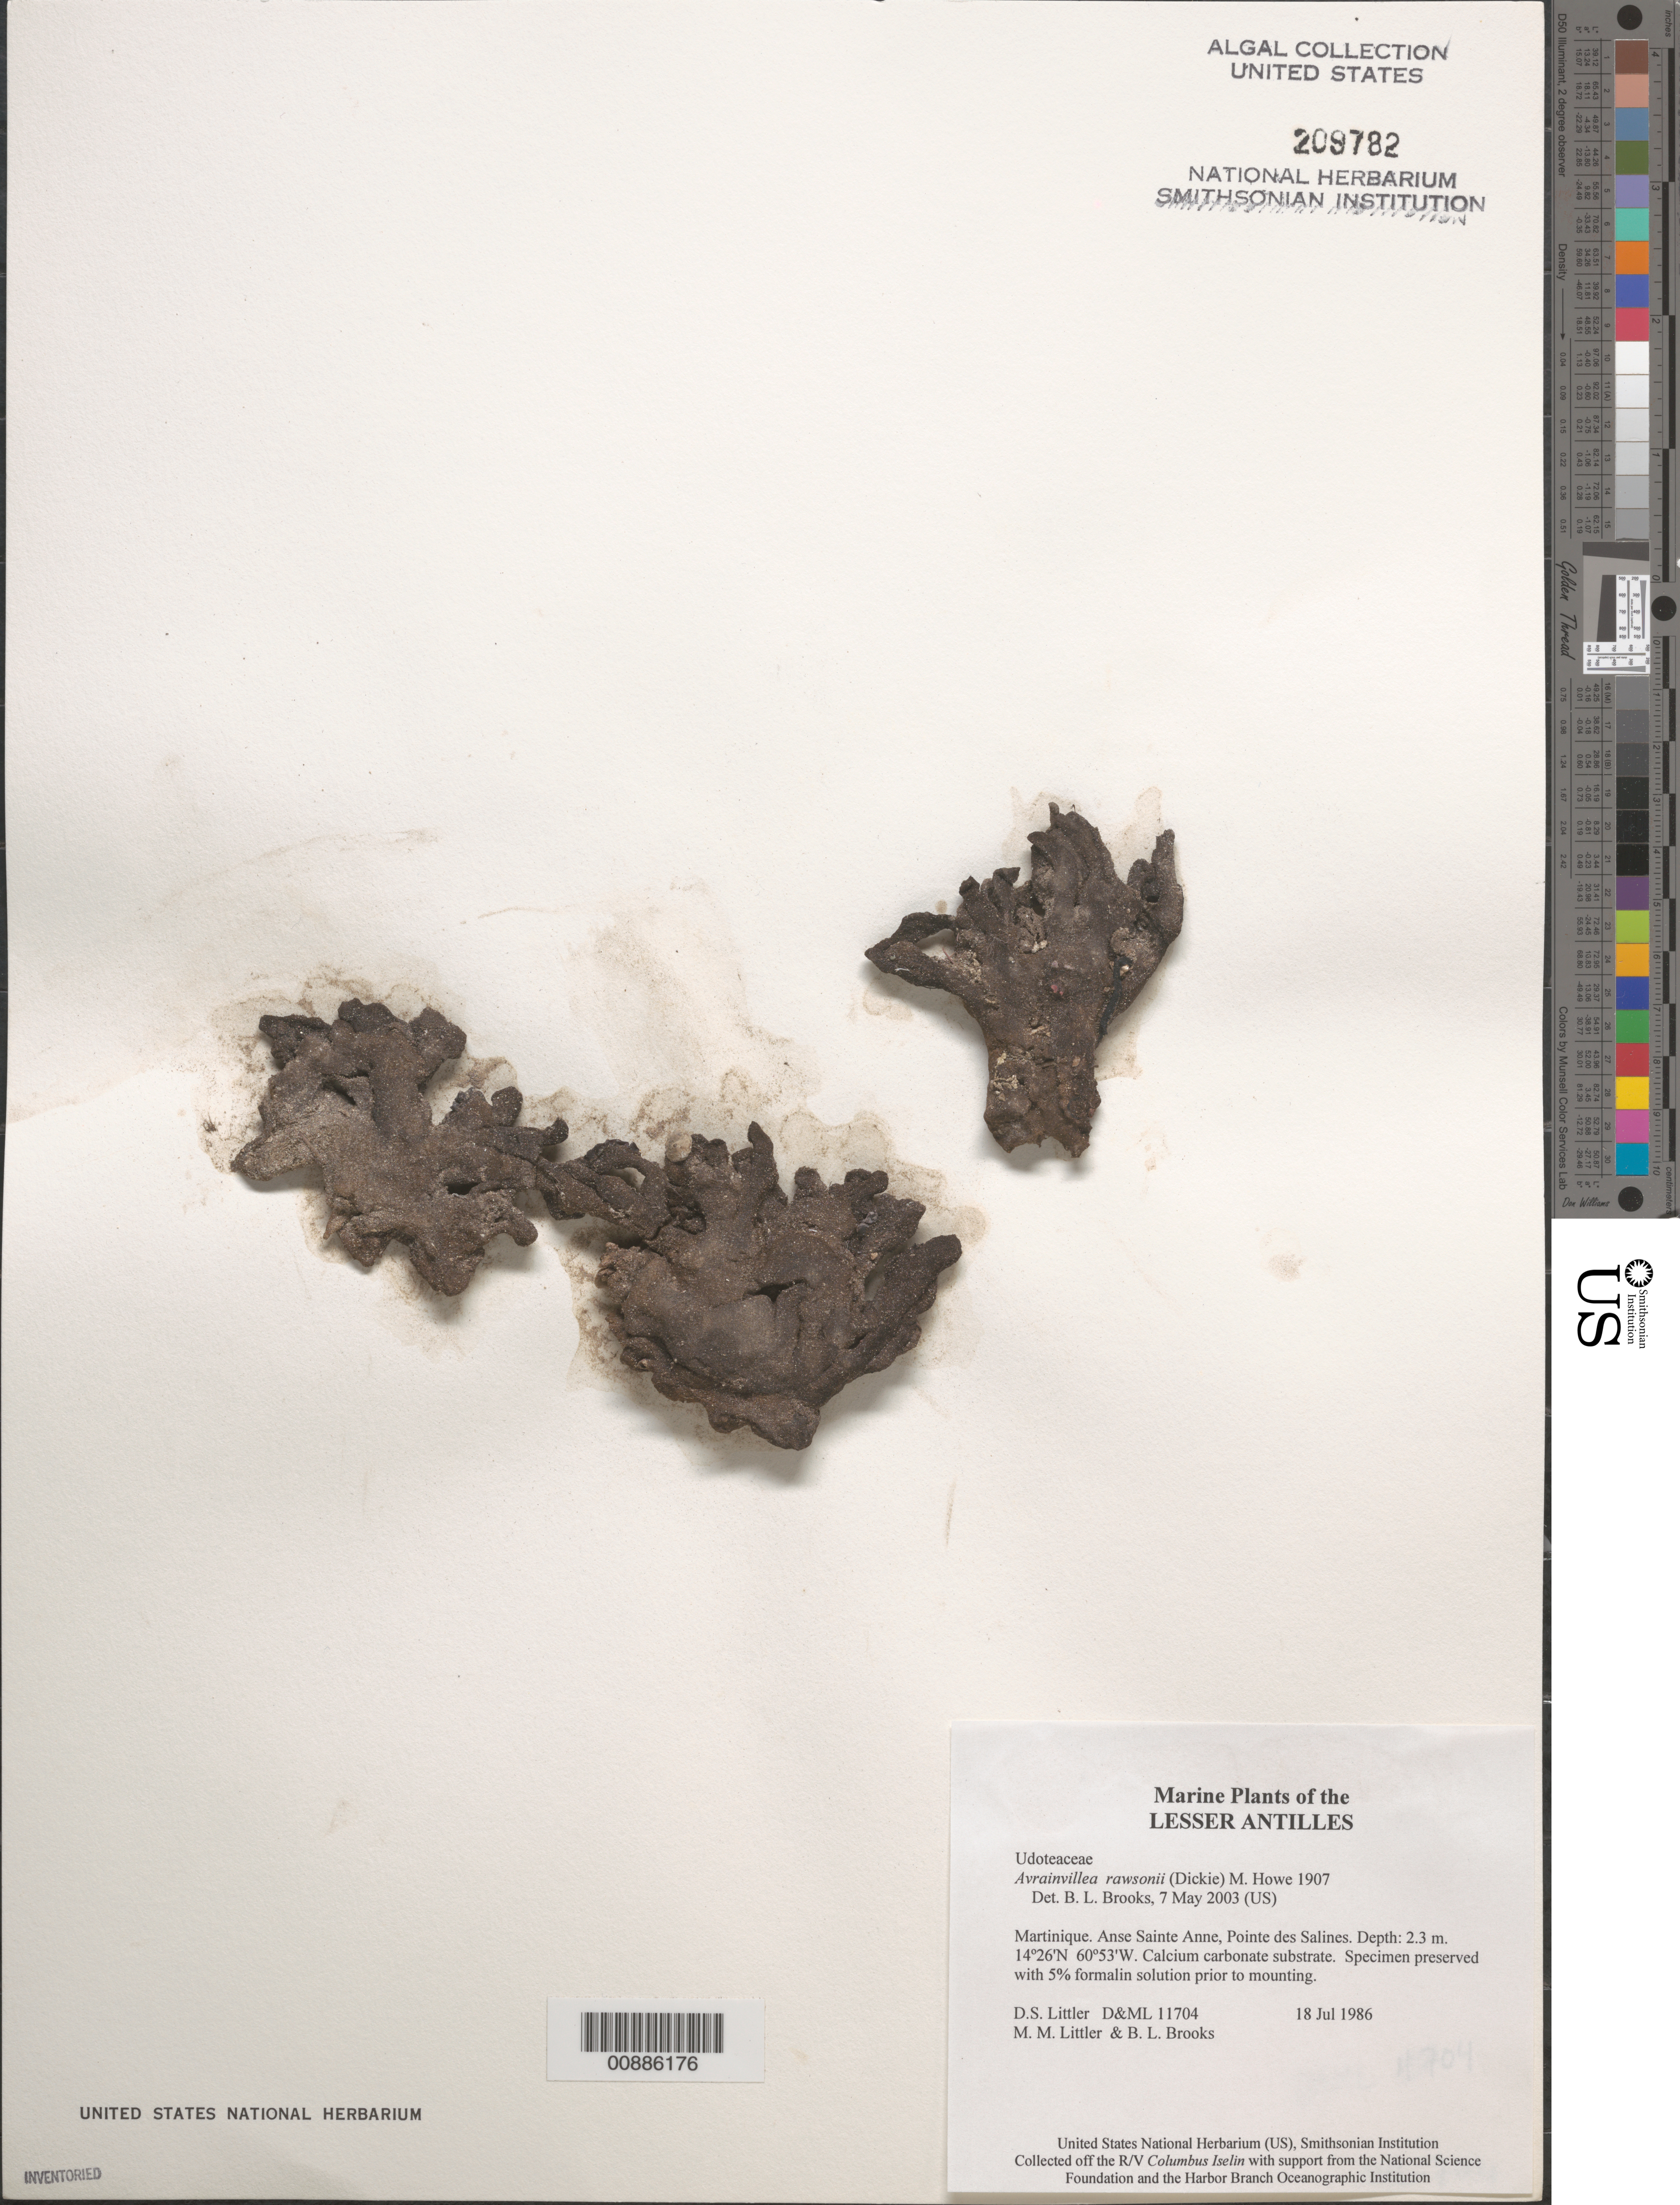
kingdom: Plantae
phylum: Chlorophyta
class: Ulvophyceae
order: Bryopsidales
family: Dichotomosiphonaceae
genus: Avrainvillea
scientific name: Avrainvillea rawsonii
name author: (Dickie) M. Howe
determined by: Brooks, B. L., (BOT), Smithsonian Institution - National Museum of Natural History (UNITED STATES)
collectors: D. S. Littler, M. M. Littler & B. Brooks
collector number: D&ML 11704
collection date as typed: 18 Jul 1986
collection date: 1986-07-18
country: Martinique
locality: Anse Sainte Anne, Pointe des Salines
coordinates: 14 26'N, 60 53'W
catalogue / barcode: US 209782